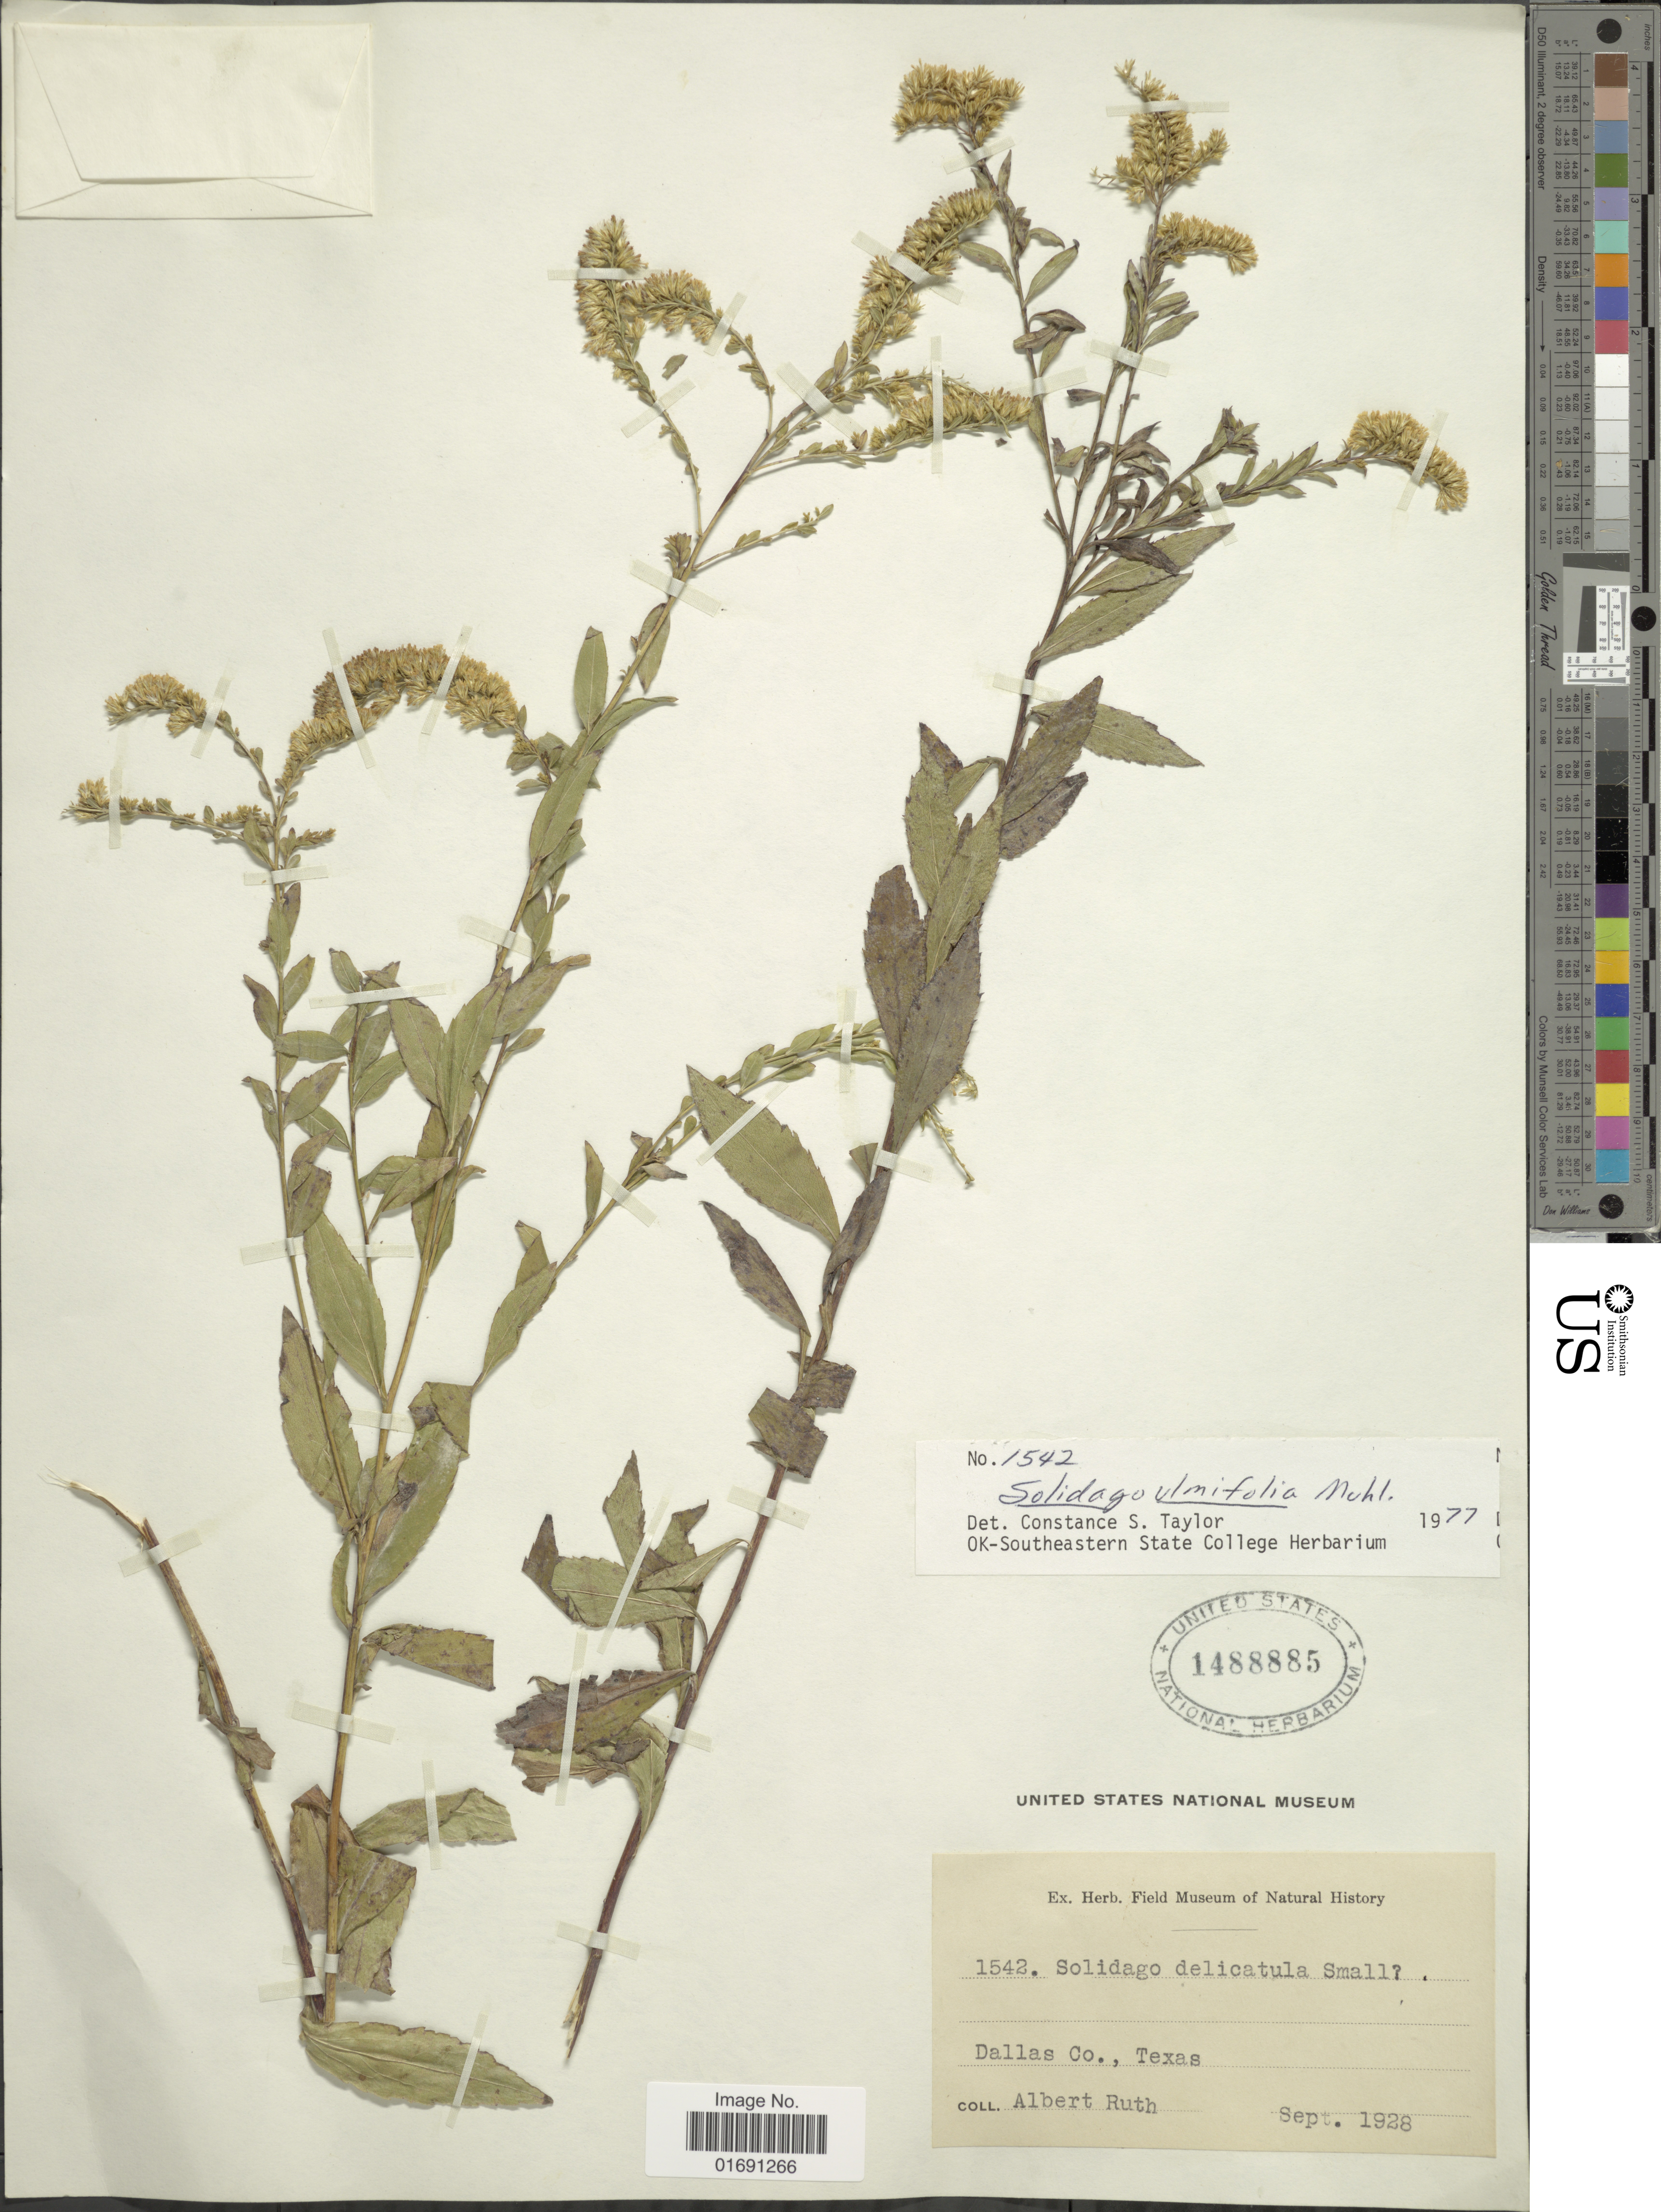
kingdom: Plantae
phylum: Tracheophyta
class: Magnoliopsida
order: Asterales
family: Asteraceae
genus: Solidago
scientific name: Solidago ulmifolia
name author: Muhl. ex Willd.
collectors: A. Ruth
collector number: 1542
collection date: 1928-09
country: United States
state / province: Texas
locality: Dallas Co.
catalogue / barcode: US 1488885